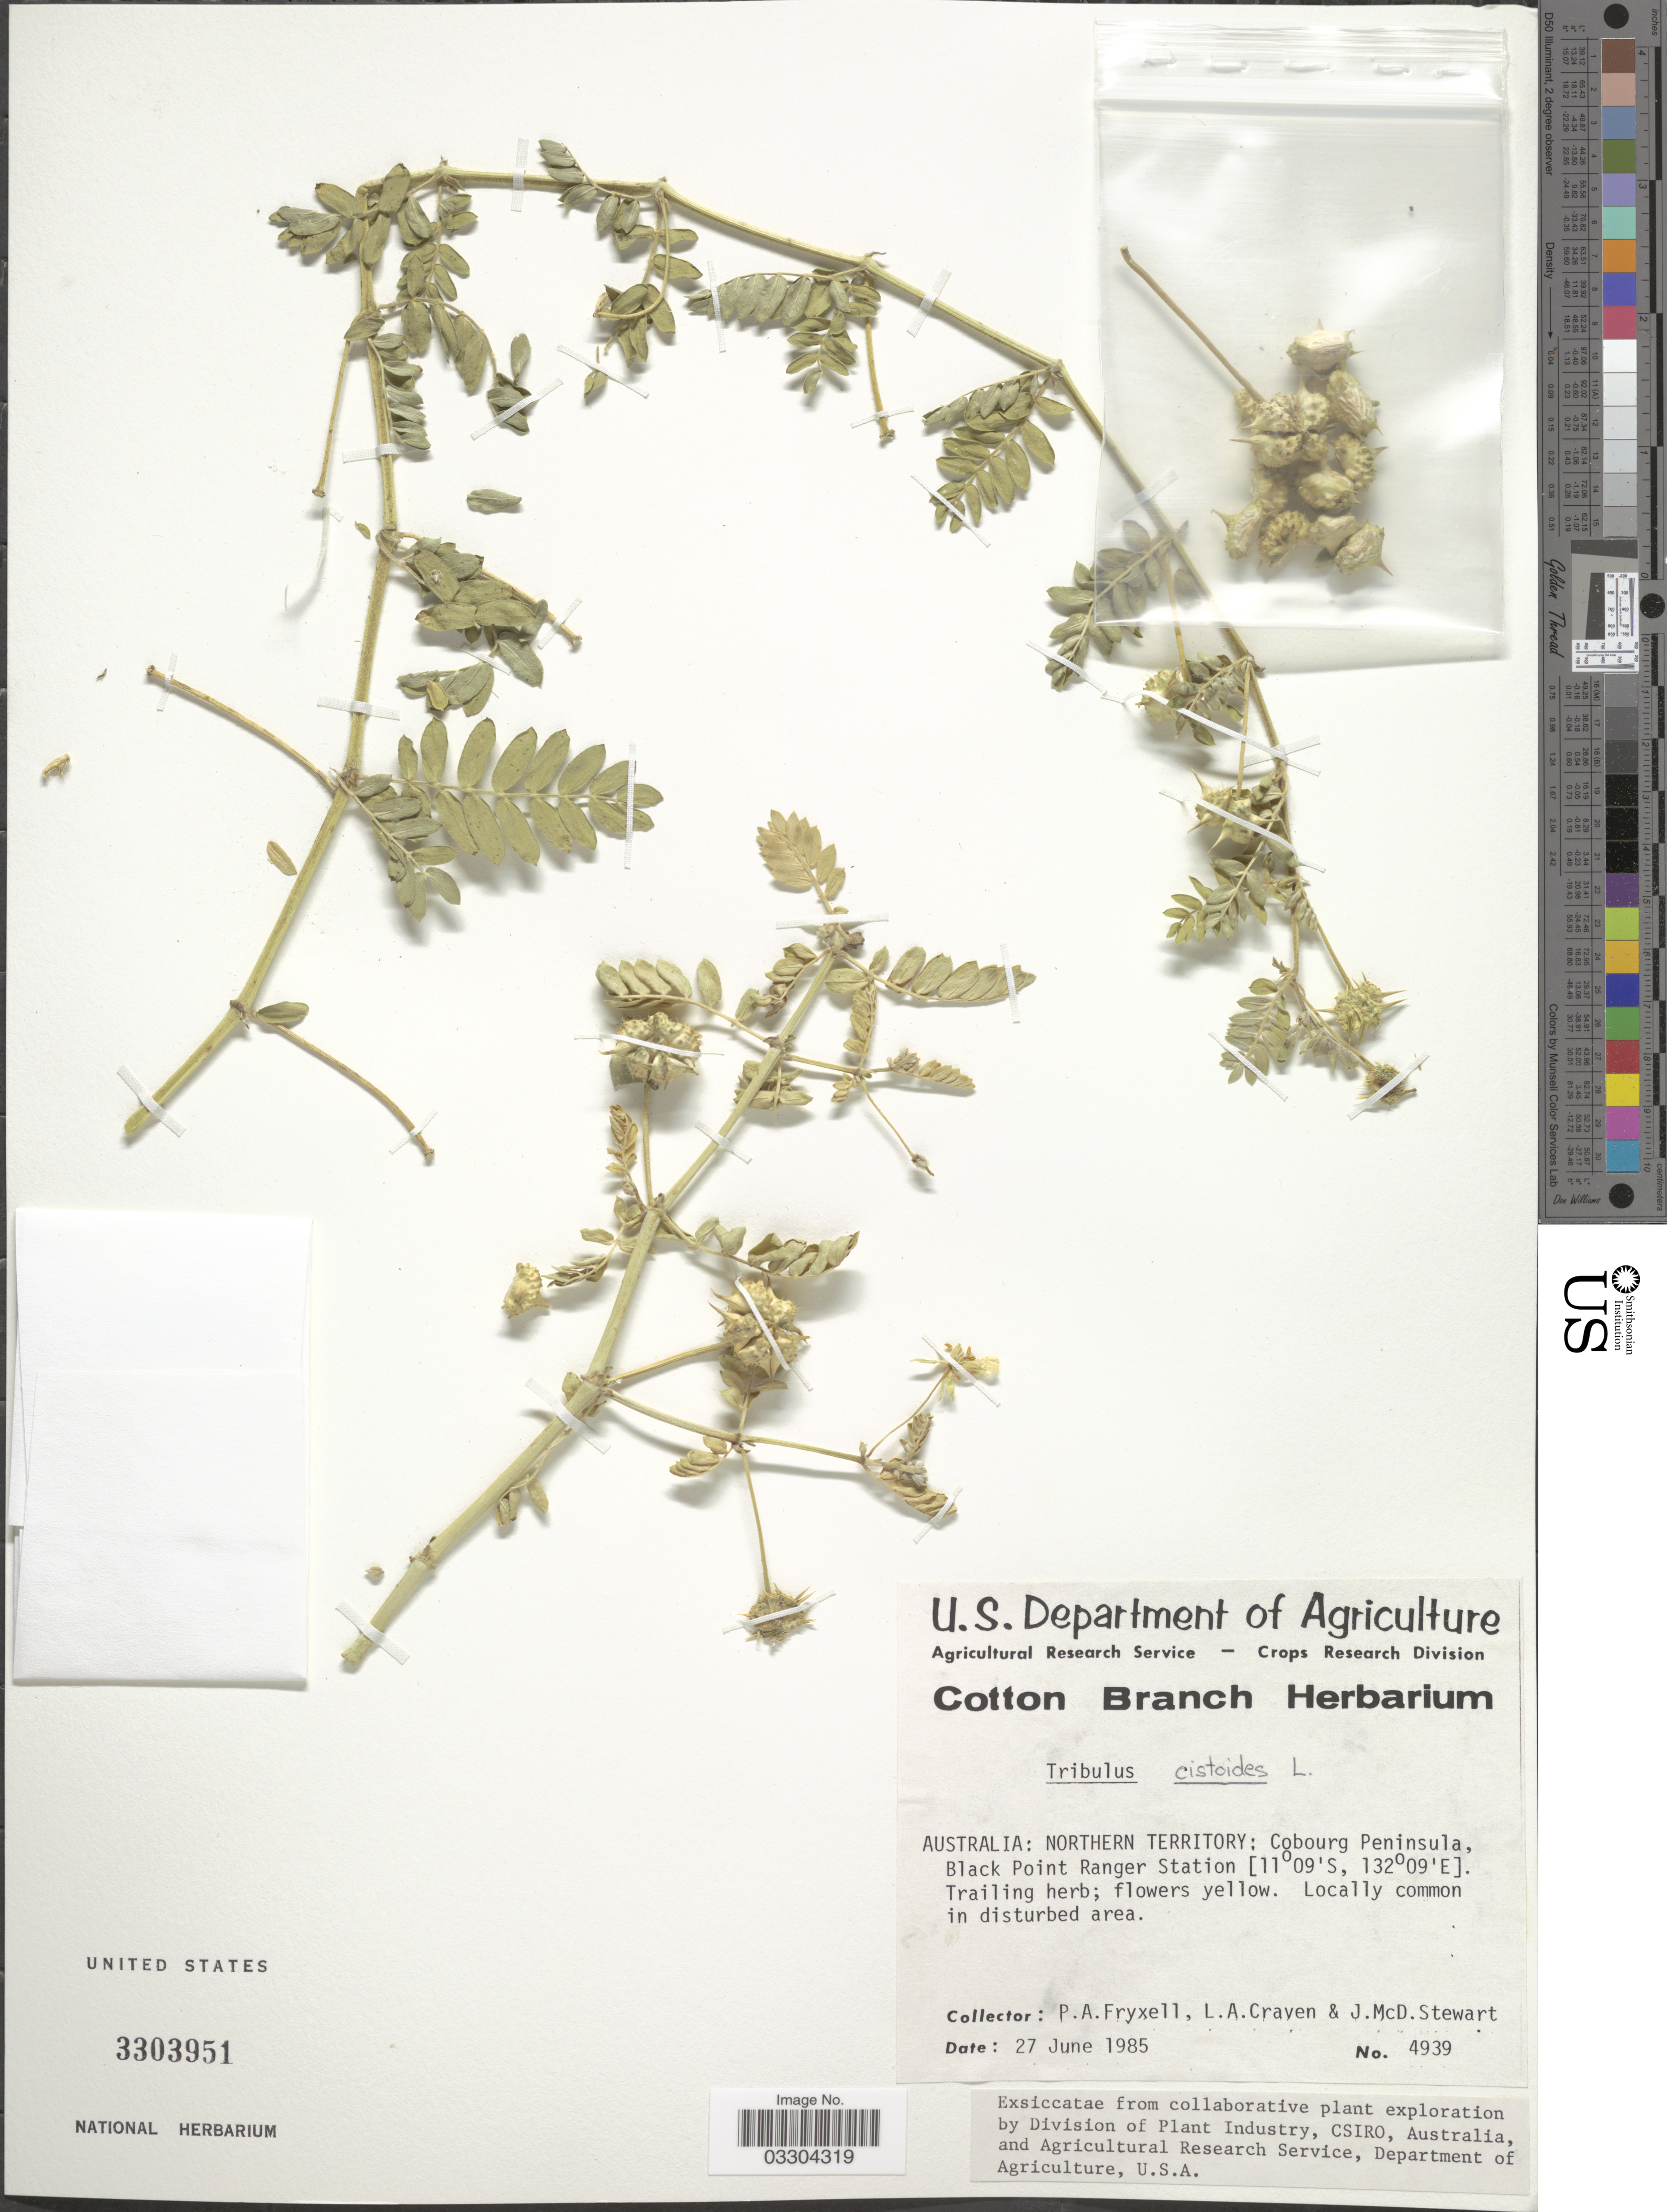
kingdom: Plantae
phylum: Tracheophyta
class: Magnoliopsida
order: Zygophyllales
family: Zygophyllaceae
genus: Tribulus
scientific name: Tribulus cistoides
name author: L.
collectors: P. A. Fryxell, L. A. Craven & J. Stewart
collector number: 4939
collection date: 1985-06-27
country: Australia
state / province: Northern Territory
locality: Cobourg Peninsula, Black Point Ranger Station.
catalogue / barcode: US 3303951